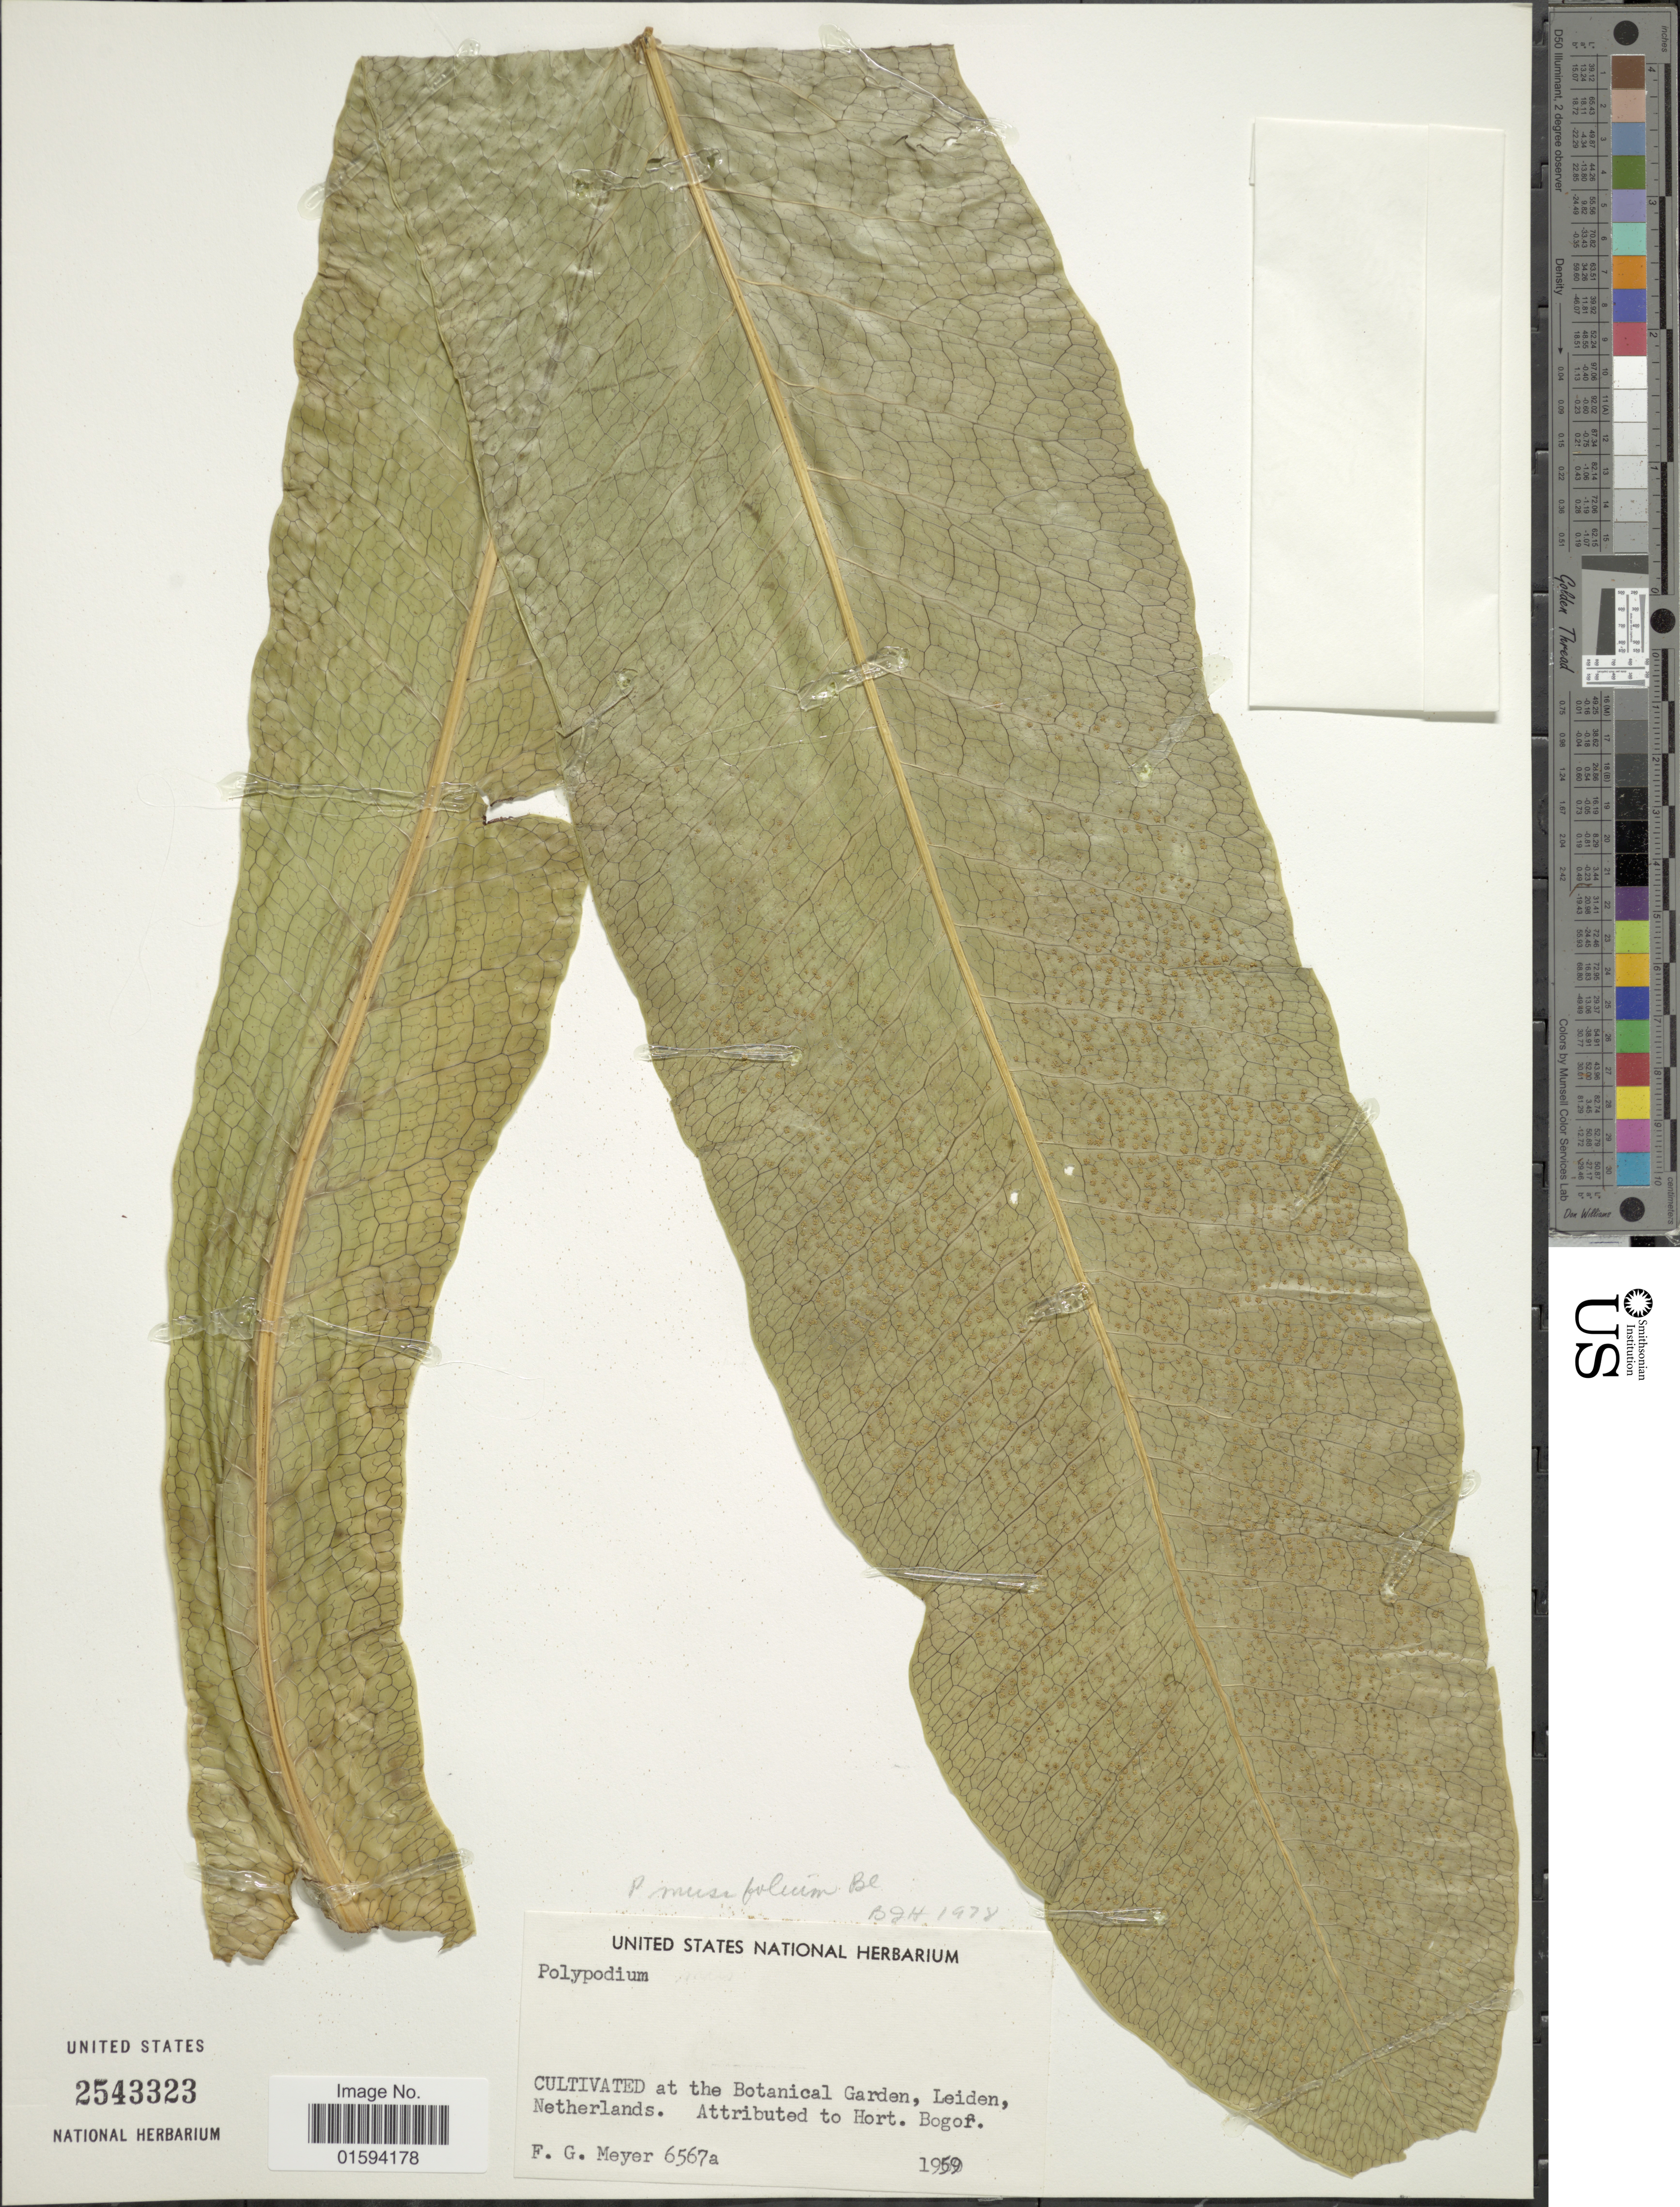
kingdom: Plantae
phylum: Tracheophyta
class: Polypodiopsida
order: Polypodiales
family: Polypodiaceae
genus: Polypodium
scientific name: Polypodium sp.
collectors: F. G. Meyer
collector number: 6567a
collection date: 1959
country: Netherlands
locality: At the Botanical Garden, Leiden, Netherlands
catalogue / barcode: US 2543323